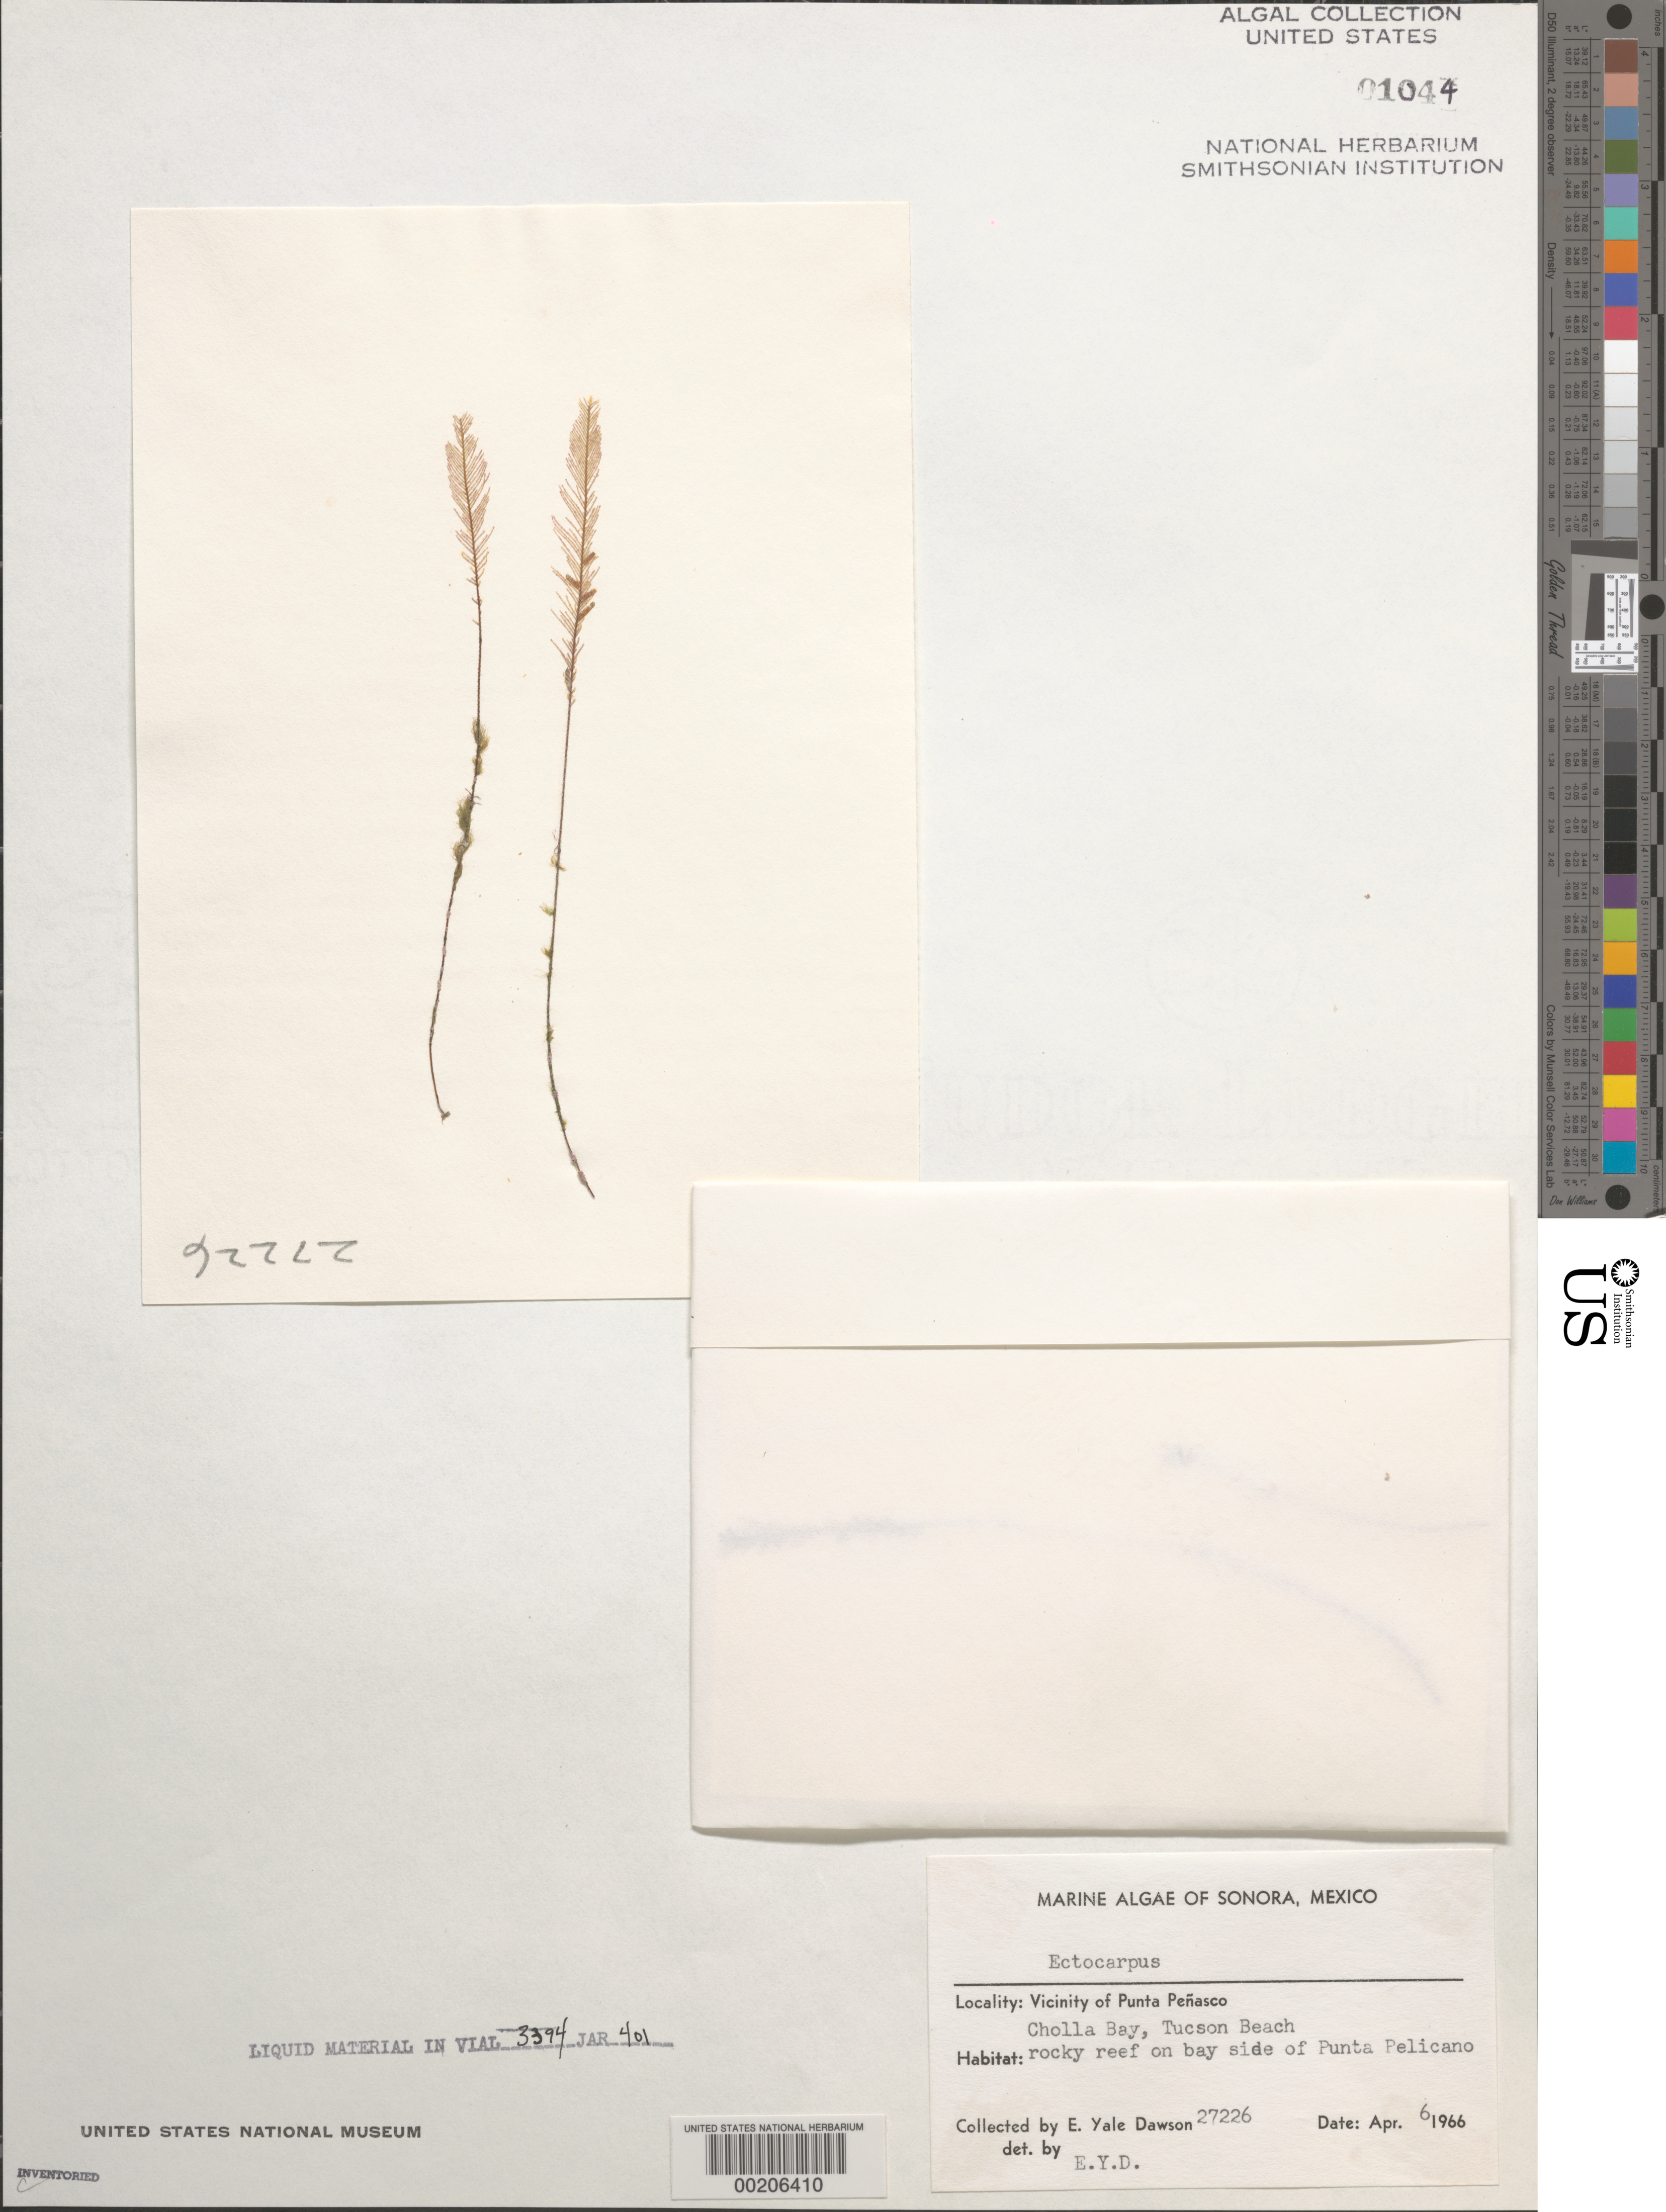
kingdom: Chromista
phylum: Ochrophyta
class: Phaeophyceae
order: Ectocarpales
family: Ectocarpaceae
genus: Ectocarpus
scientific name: Ectocarpus sp.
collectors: E. Y. Dawson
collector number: EYD 27226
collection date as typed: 06 Apr 1966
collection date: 1966-04-06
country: Mexico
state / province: Sonora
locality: Cholla Bay, Tucson Beach, Punta Penasco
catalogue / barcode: US 1044